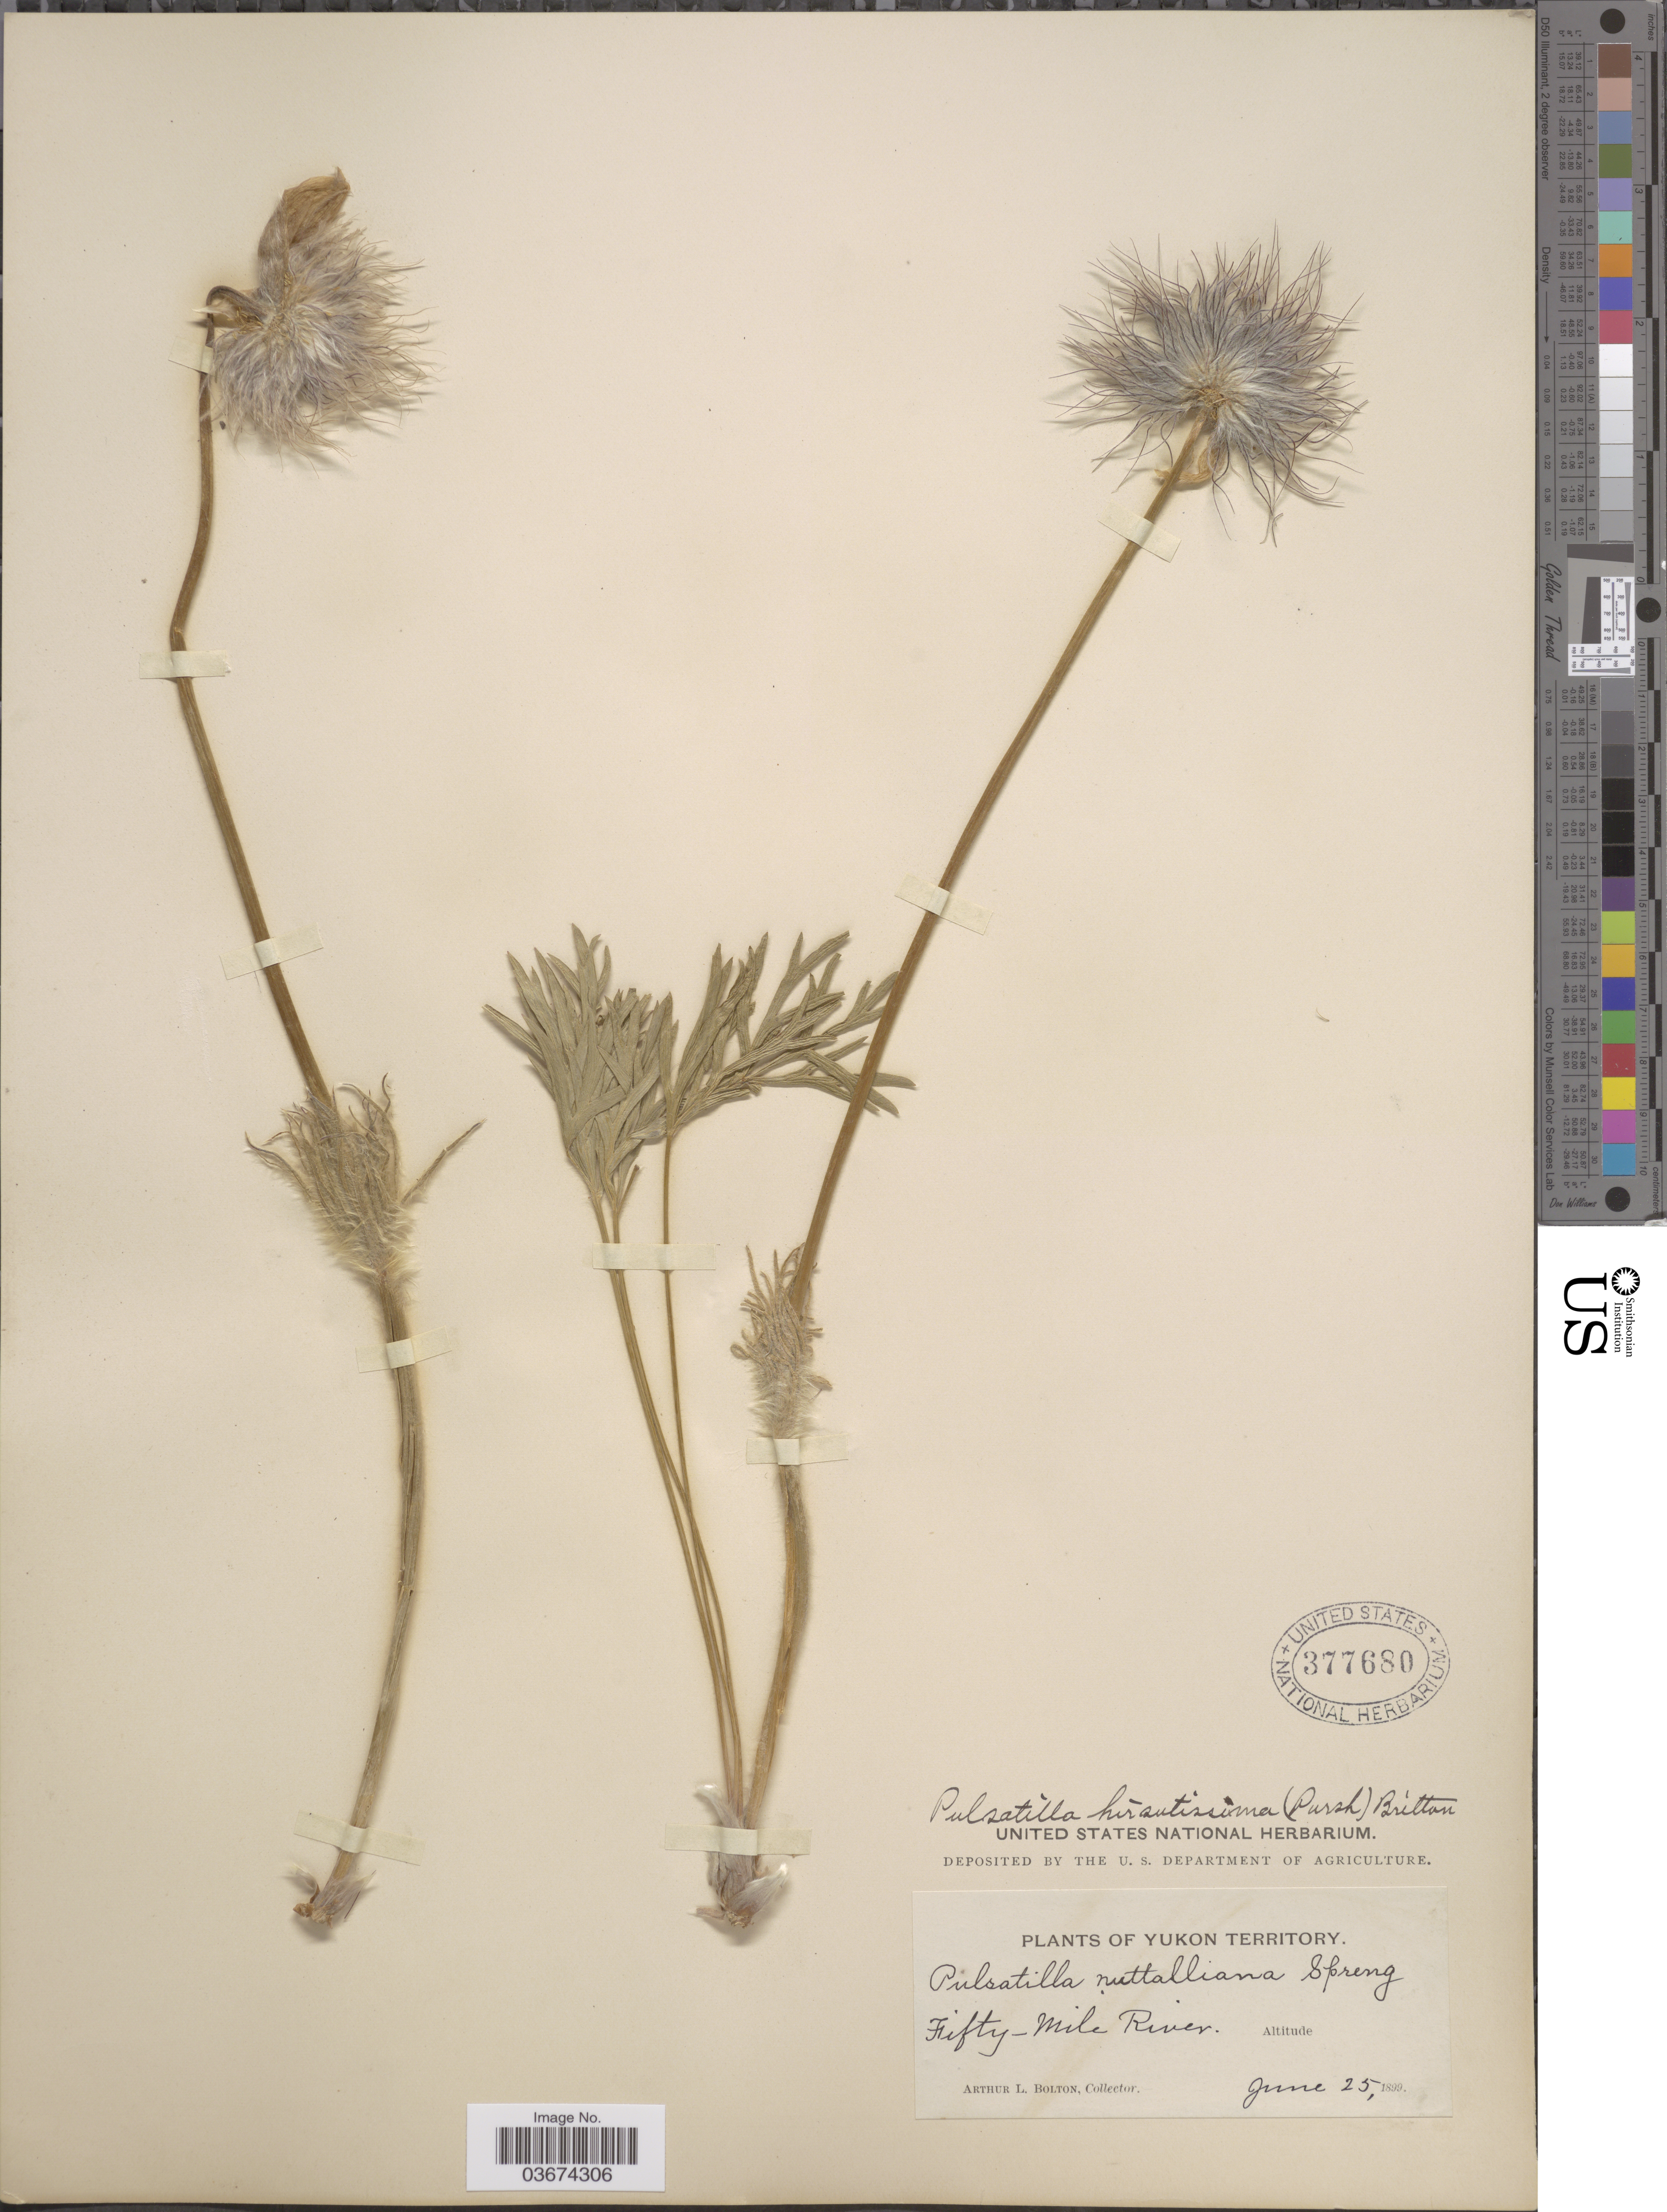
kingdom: Plantae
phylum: Tracheophyta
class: Magnoliopsida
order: Ranunculales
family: Ranunculaceae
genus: Pulsatilla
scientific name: Pulsatilla nuttalliana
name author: (DC.) Bercht. & J. Presl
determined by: Strong, Mark T., (BOT), Smithsonian Institution - National Museum of Natural History (UNITED STATES)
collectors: A. Bolton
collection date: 1899-06-25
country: Canada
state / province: Yukon Territory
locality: Fifty-Mile River.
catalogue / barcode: US 377680